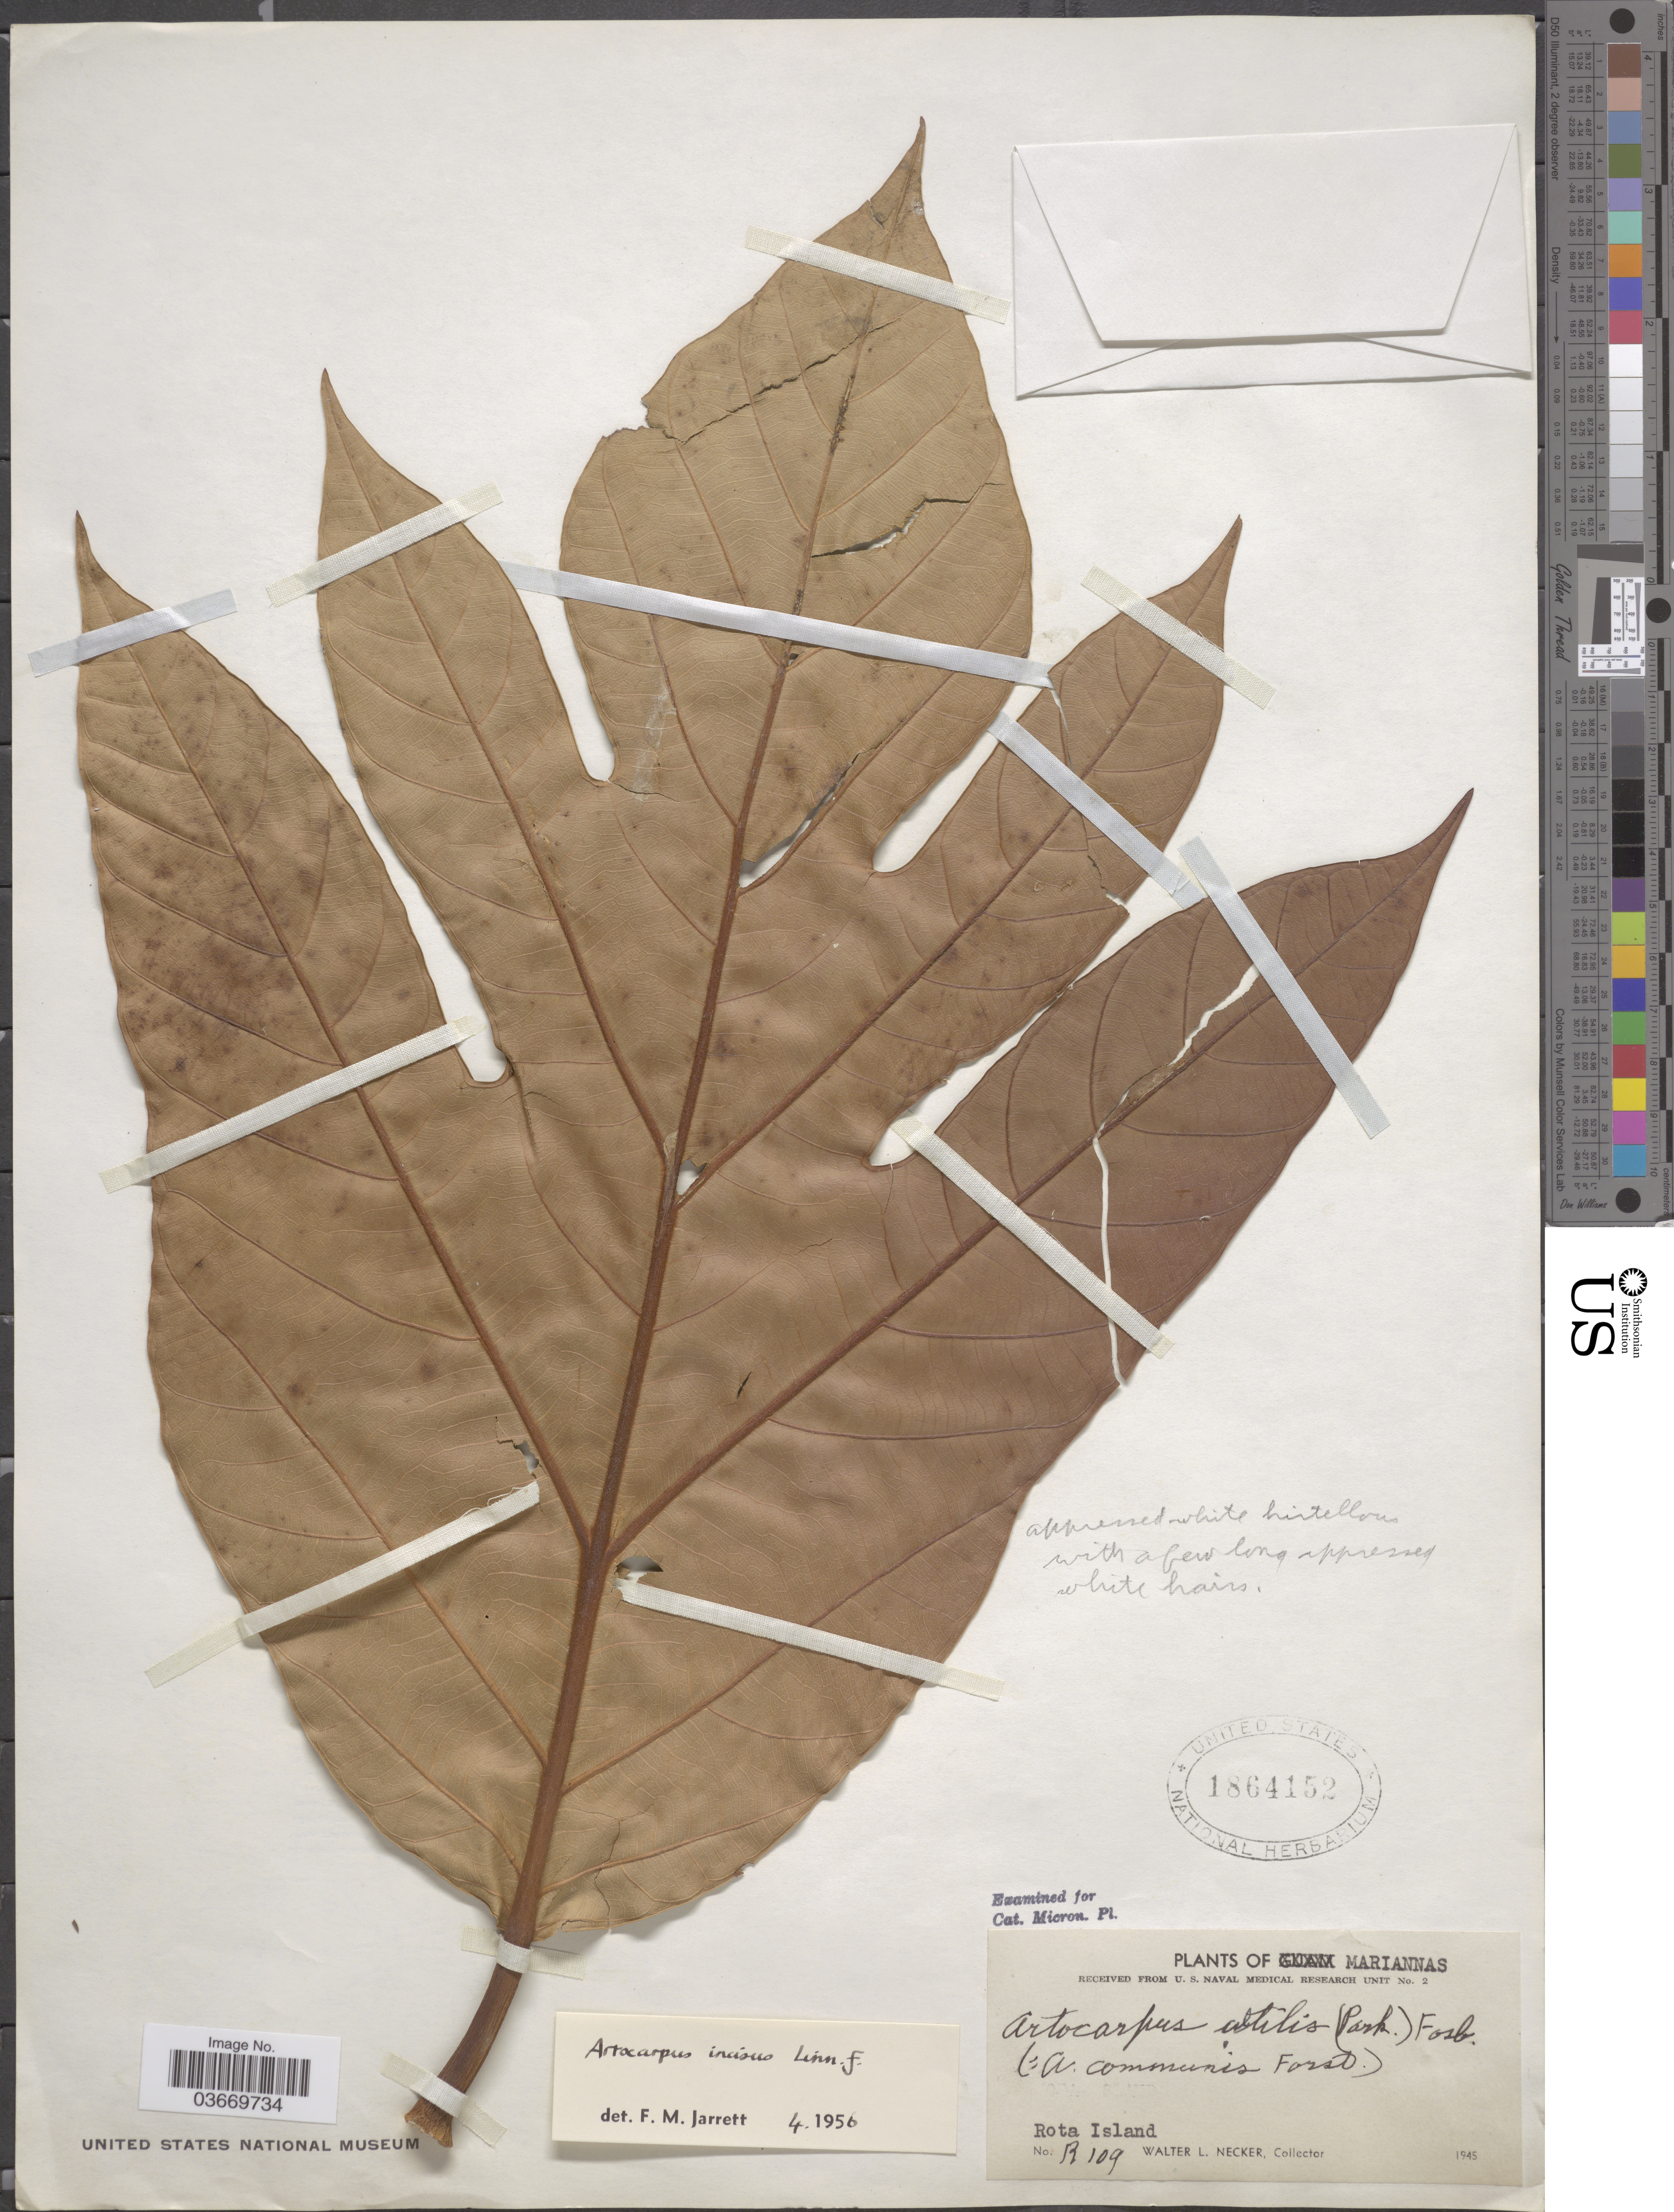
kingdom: Plantae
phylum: Tracheophyta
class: Magnoliopsida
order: Rosales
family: Moraceae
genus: Artocarpus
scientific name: Artocarpus altilis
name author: (Parkinson) Fosberg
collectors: W. L. Necker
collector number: R109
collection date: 1945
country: Guam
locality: Mariannas. Rota Island.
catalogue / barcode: US 1864152